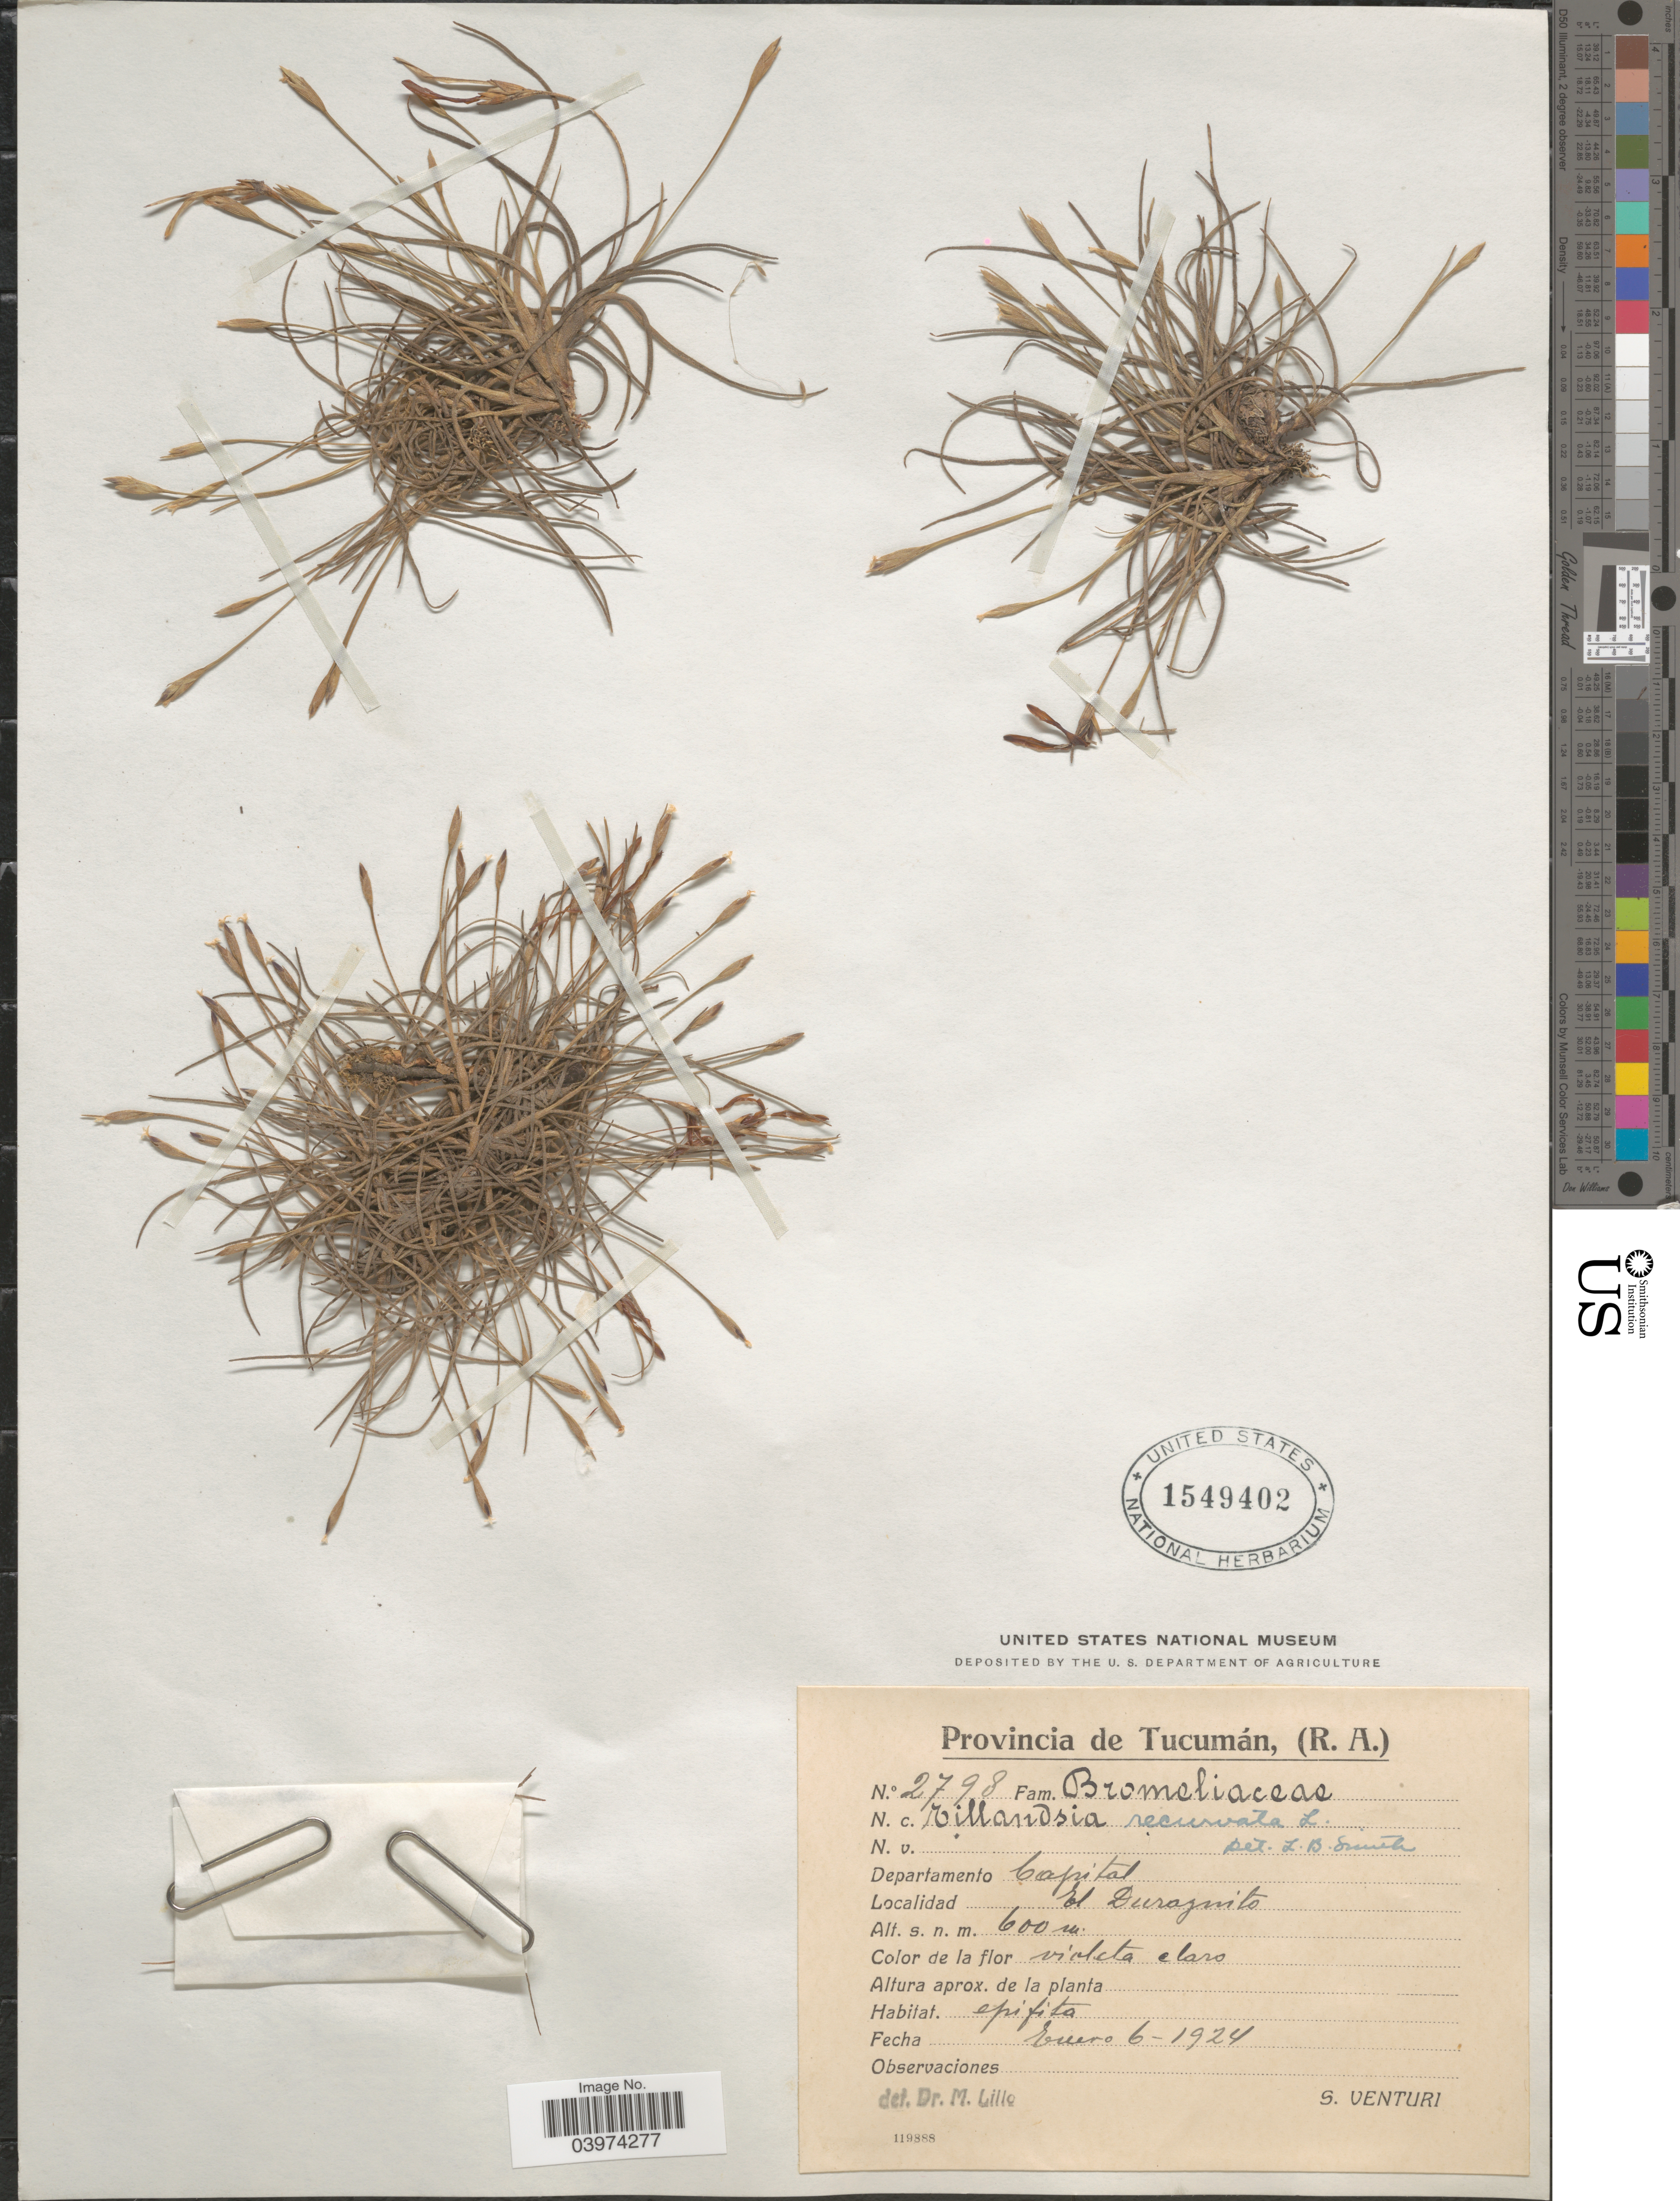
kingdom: Plantae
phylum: Tracheophyta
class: Liliopsida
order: Poales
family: Bromeliaceae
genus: Tillandsia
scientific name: Tillandsia recurvata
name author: L.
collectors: S. Venturi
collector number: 2798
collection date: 1924-01-06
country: Argentina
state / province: Tucuman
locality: Departamento Capital. El Duraznito.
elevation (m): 600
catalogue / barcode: US 1549402